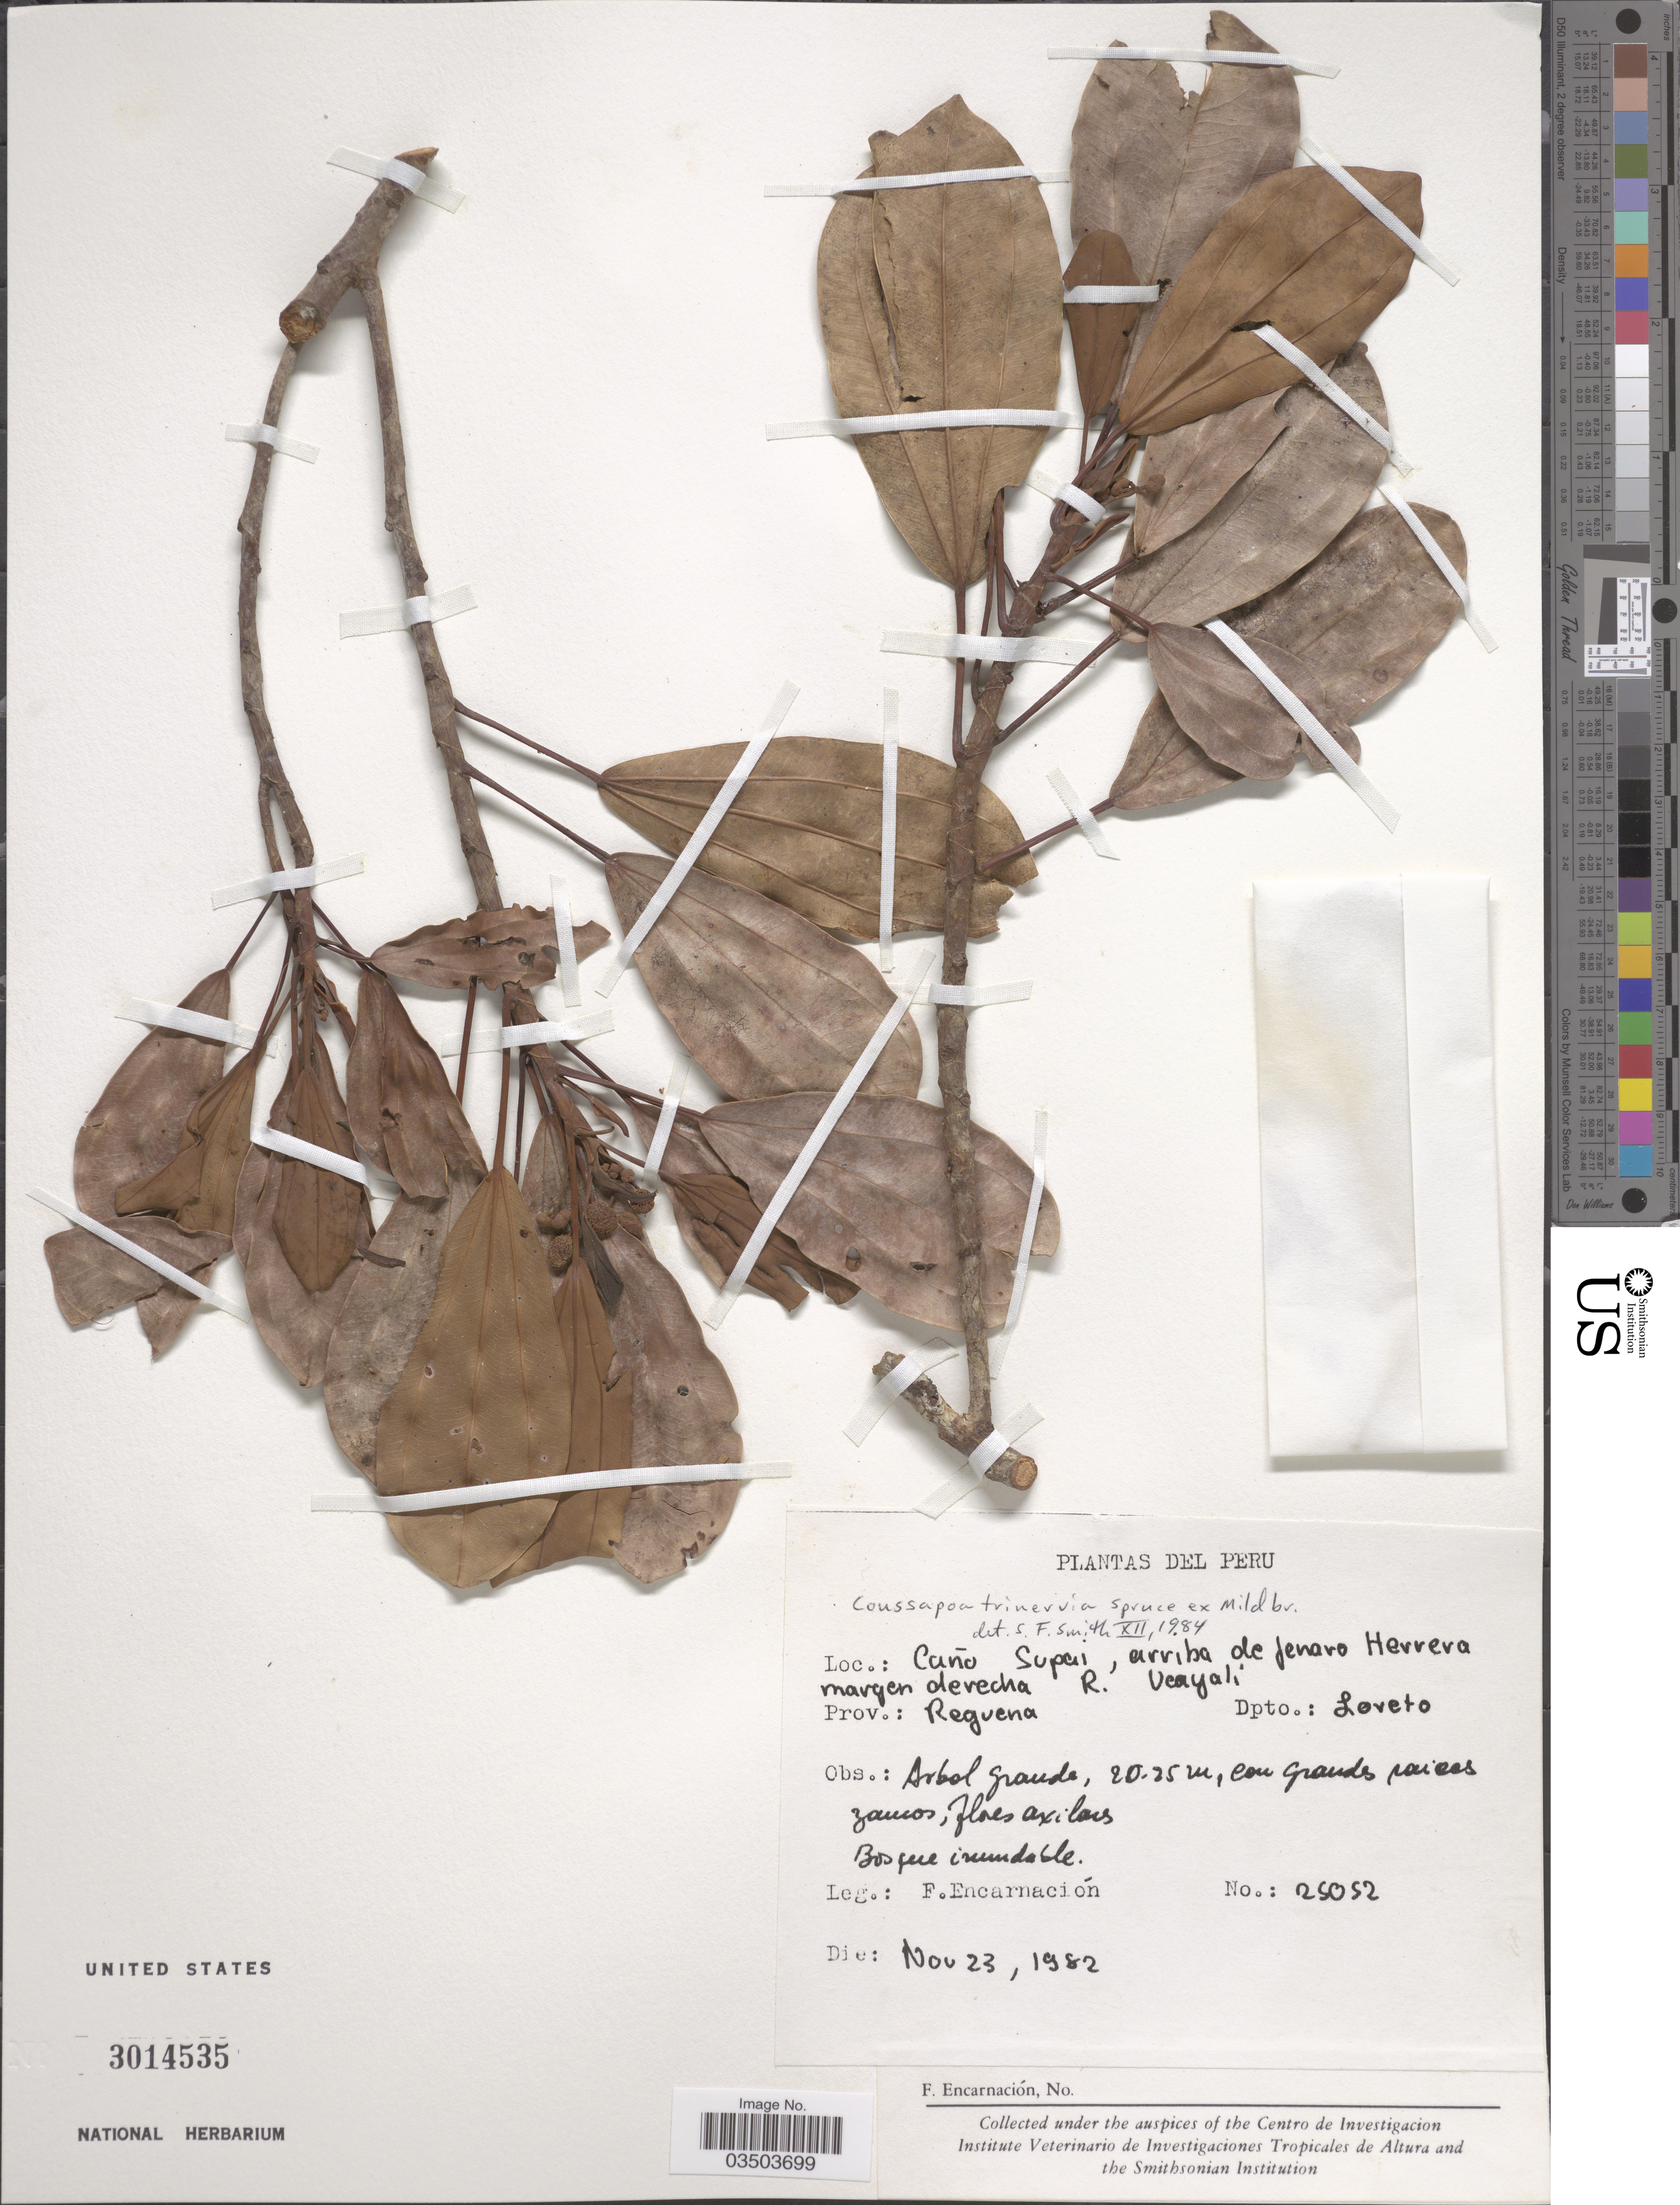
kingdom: Plantae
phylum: Tracheophyta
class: Magnoliopsida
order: Rosales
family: Urticaceae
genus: Coussapoa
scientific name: Coussapoa trinervia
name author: Spruce ex Mildbr.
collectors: F. Encarnación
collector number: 25052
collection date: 1982-11-23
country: Peru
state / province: Loreto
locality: Caño Supai, arriba de Jenaro Herrera margen derecha R. Ucayali. Prov.: Reguena. Dpto.: Loreto.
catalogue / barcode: US 3014535